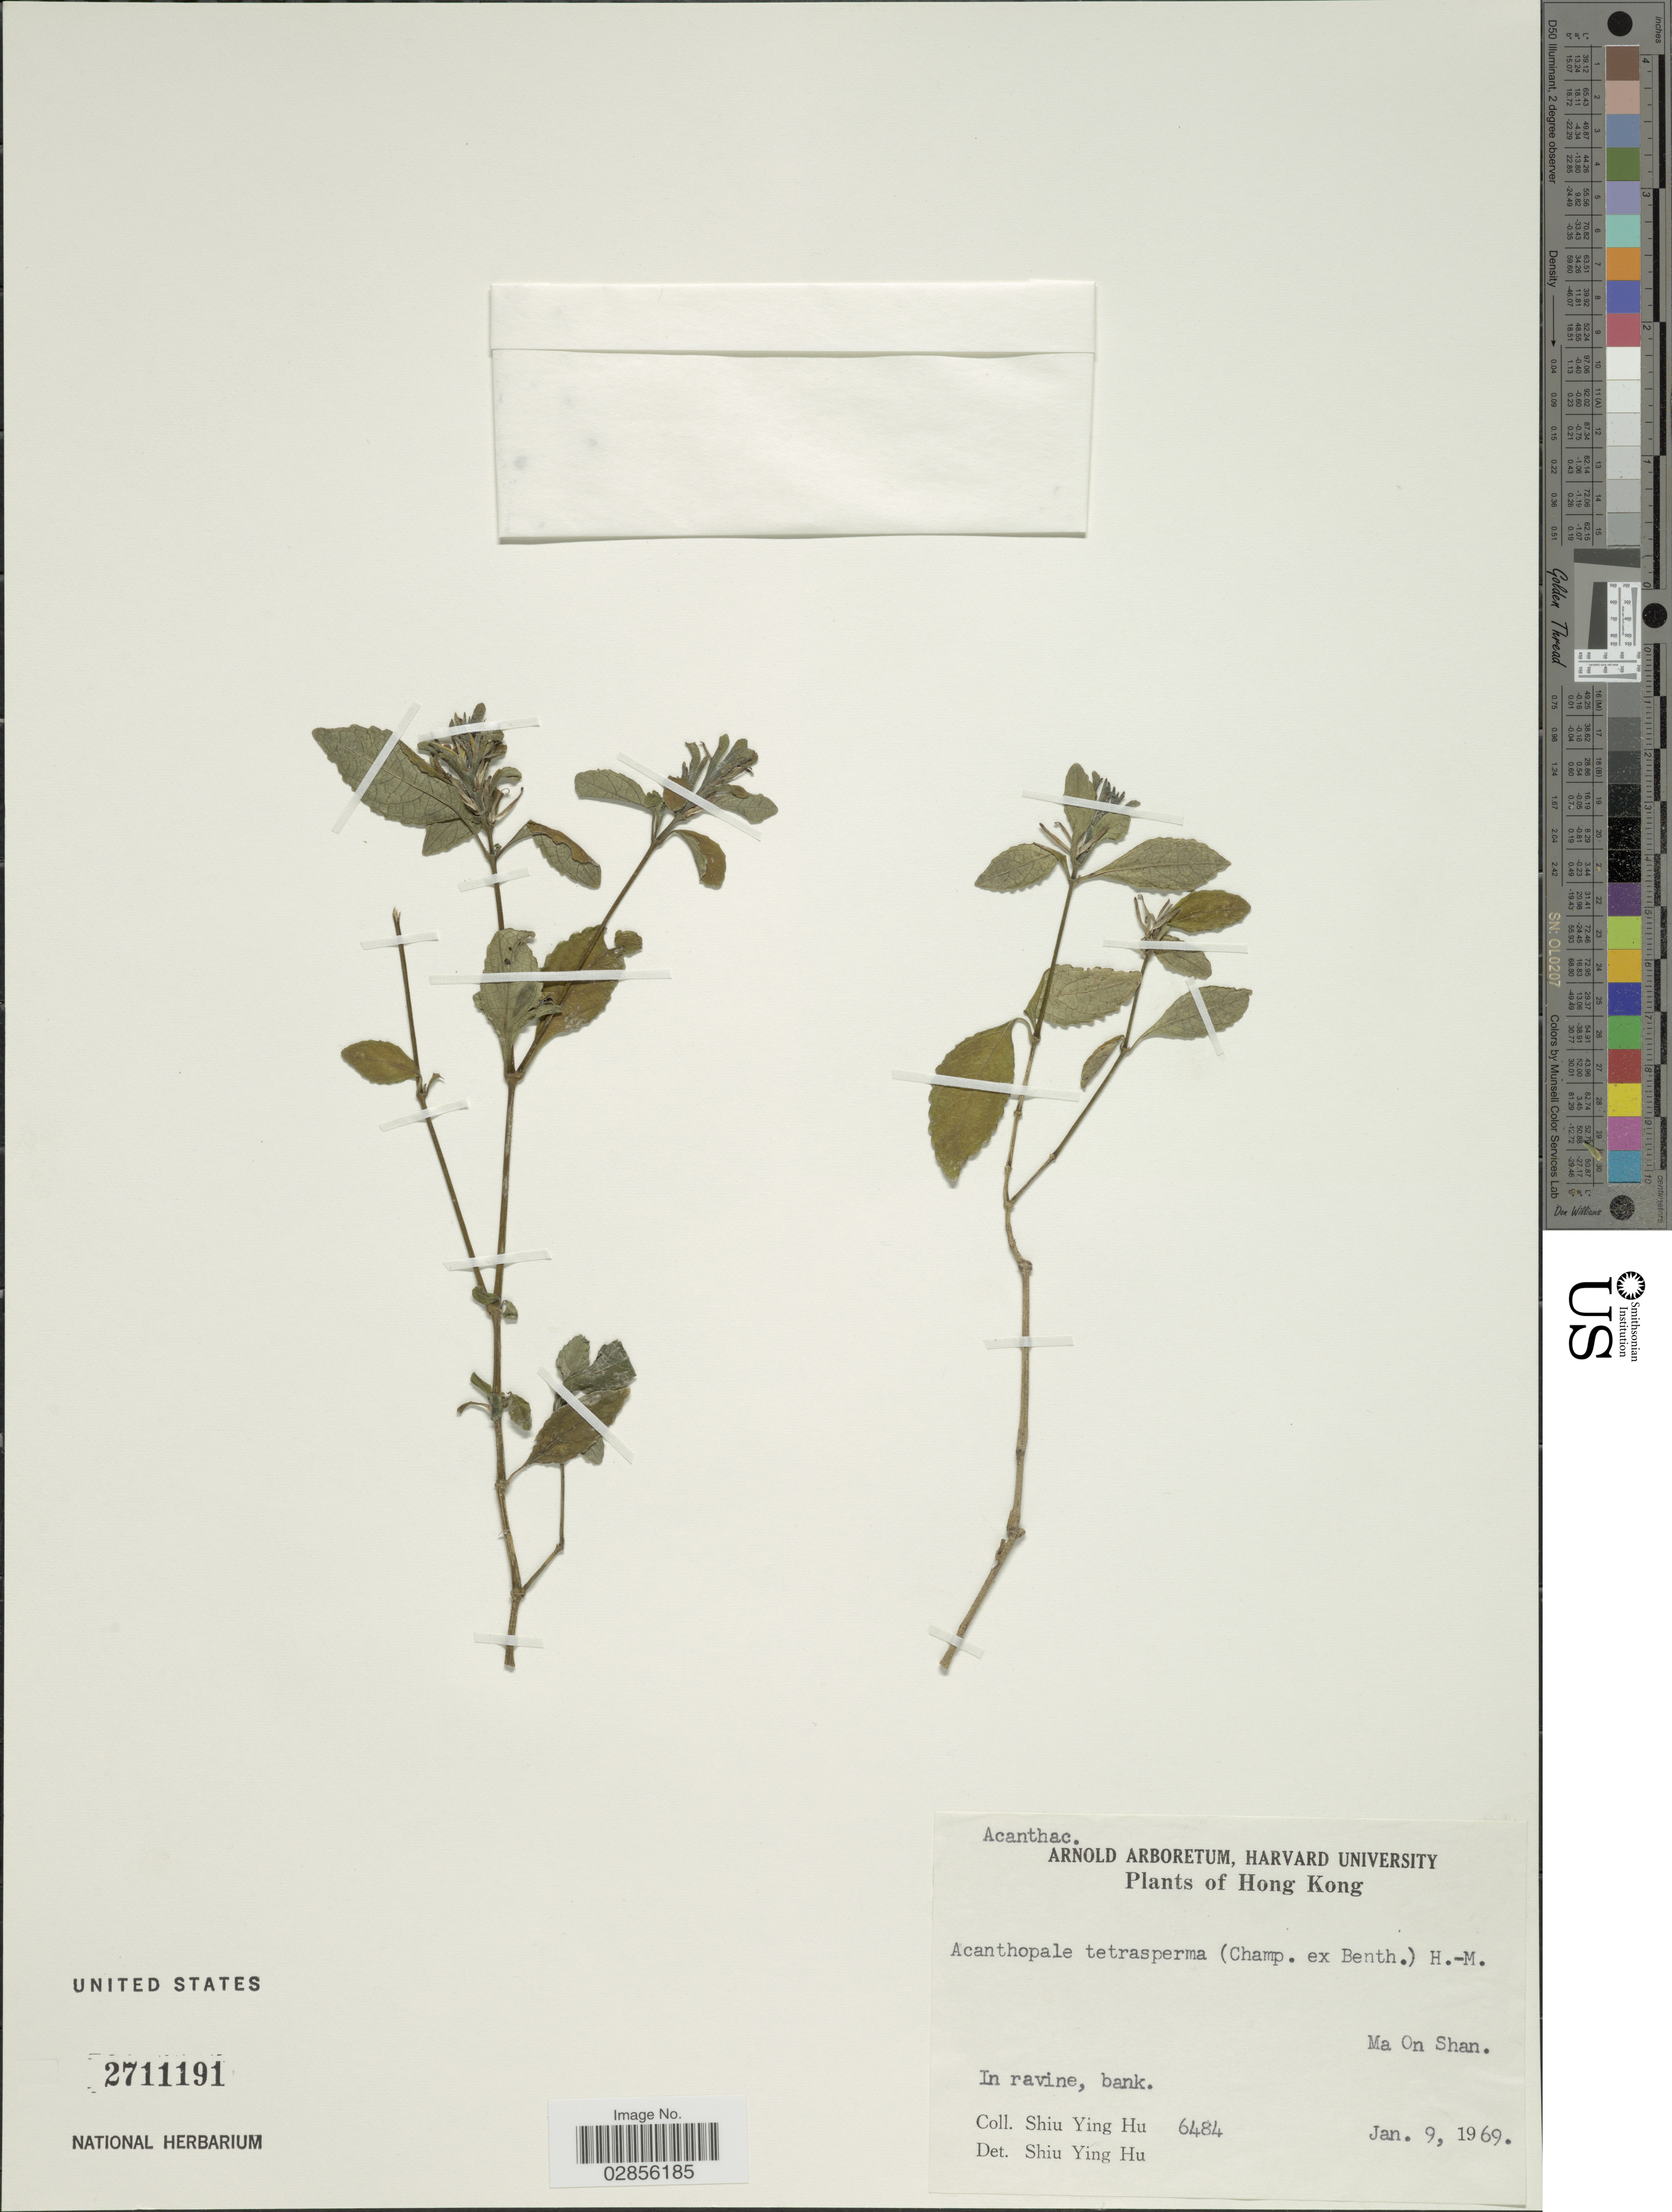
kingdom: Plantae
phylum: Tracheophyta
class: Magnoliopsida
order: Lamiales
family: Acanthaceae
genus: Acanthopale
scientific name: Acanthopale tetrasperma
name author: (Champ.) Hand.-Mazz.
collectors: S. Y. Hu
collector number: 6484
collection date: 1969-01-09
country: China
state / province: Hong Kong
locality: Ma On Shan. In ravine, bank.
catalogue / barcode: US 2711191